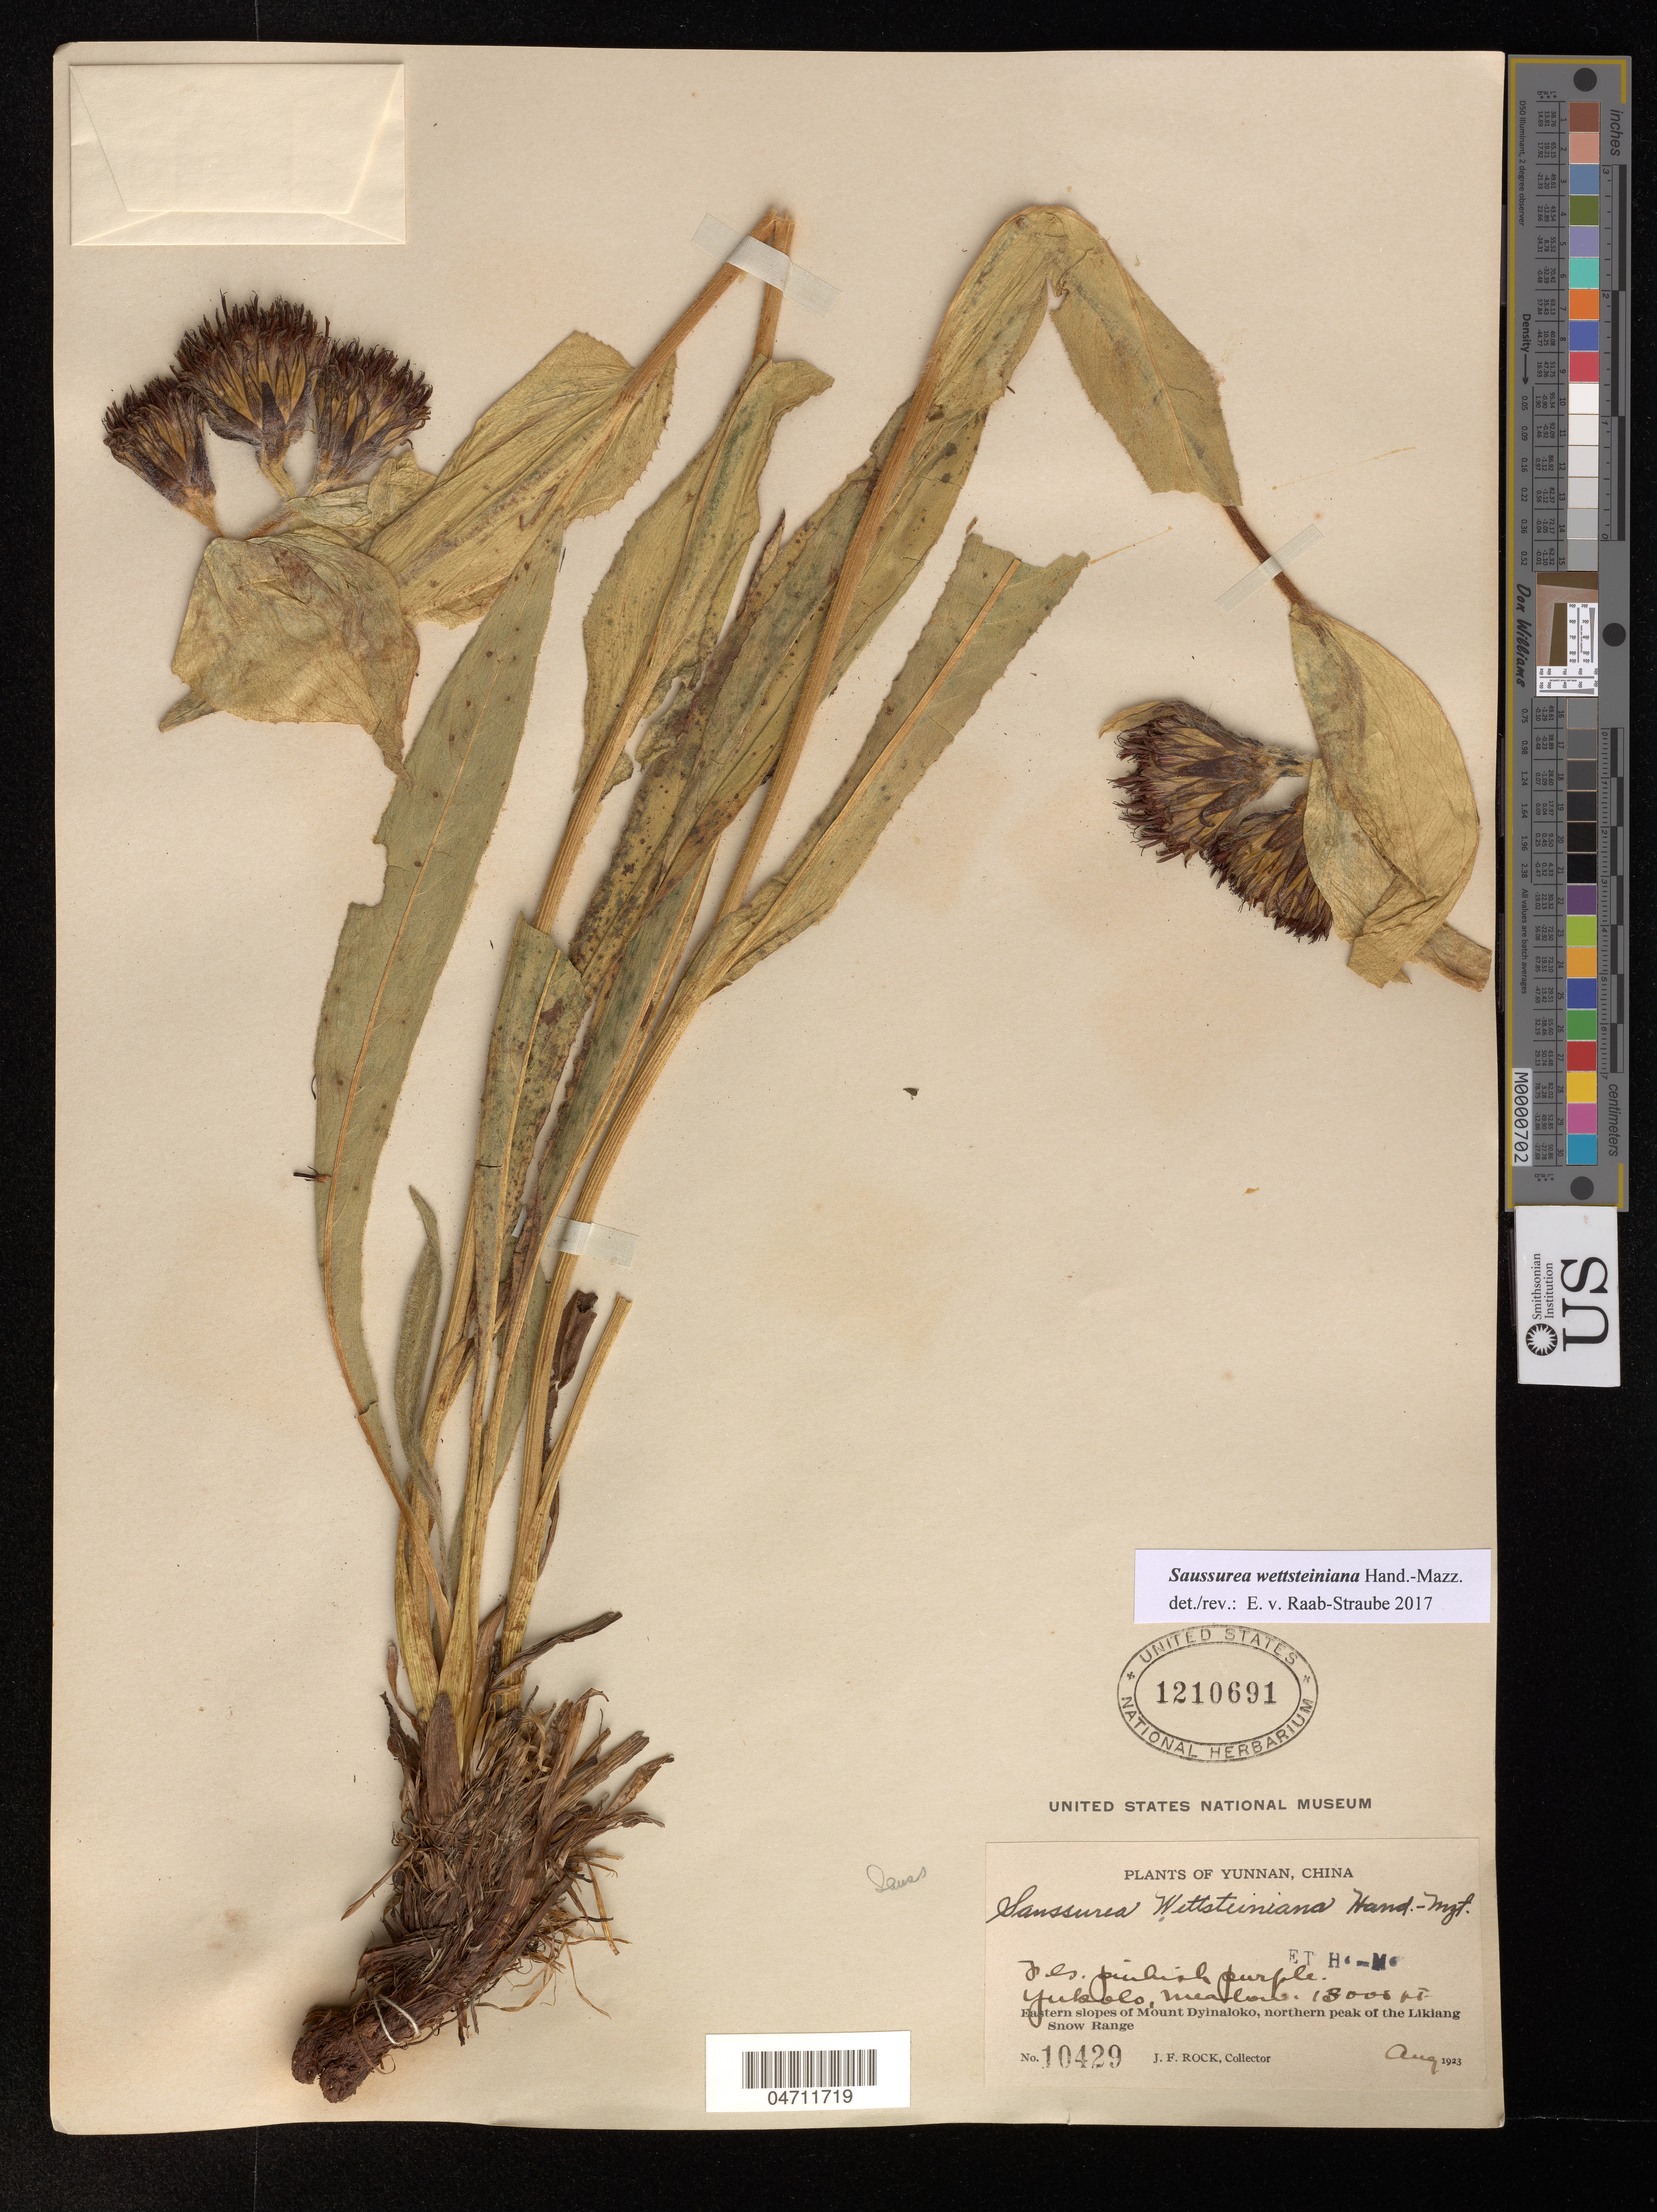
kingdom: Plantae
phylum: Tracheophyta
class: Magnoliopsida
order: Asterales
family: Asteraceae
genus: Saussurea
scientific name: Saussurea wettsteiniana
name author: Hand.-Mazz.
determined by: Raab-Straube, Eckhard von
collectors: J. Rock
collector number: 10429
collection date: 1923-08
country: China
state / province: Yunnan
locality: Eastern slopes of Mount Dyinaloko, northern peak of the Likiang Snow Range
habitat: Yukolo meadows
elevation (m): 3962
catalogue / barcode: US 1210691